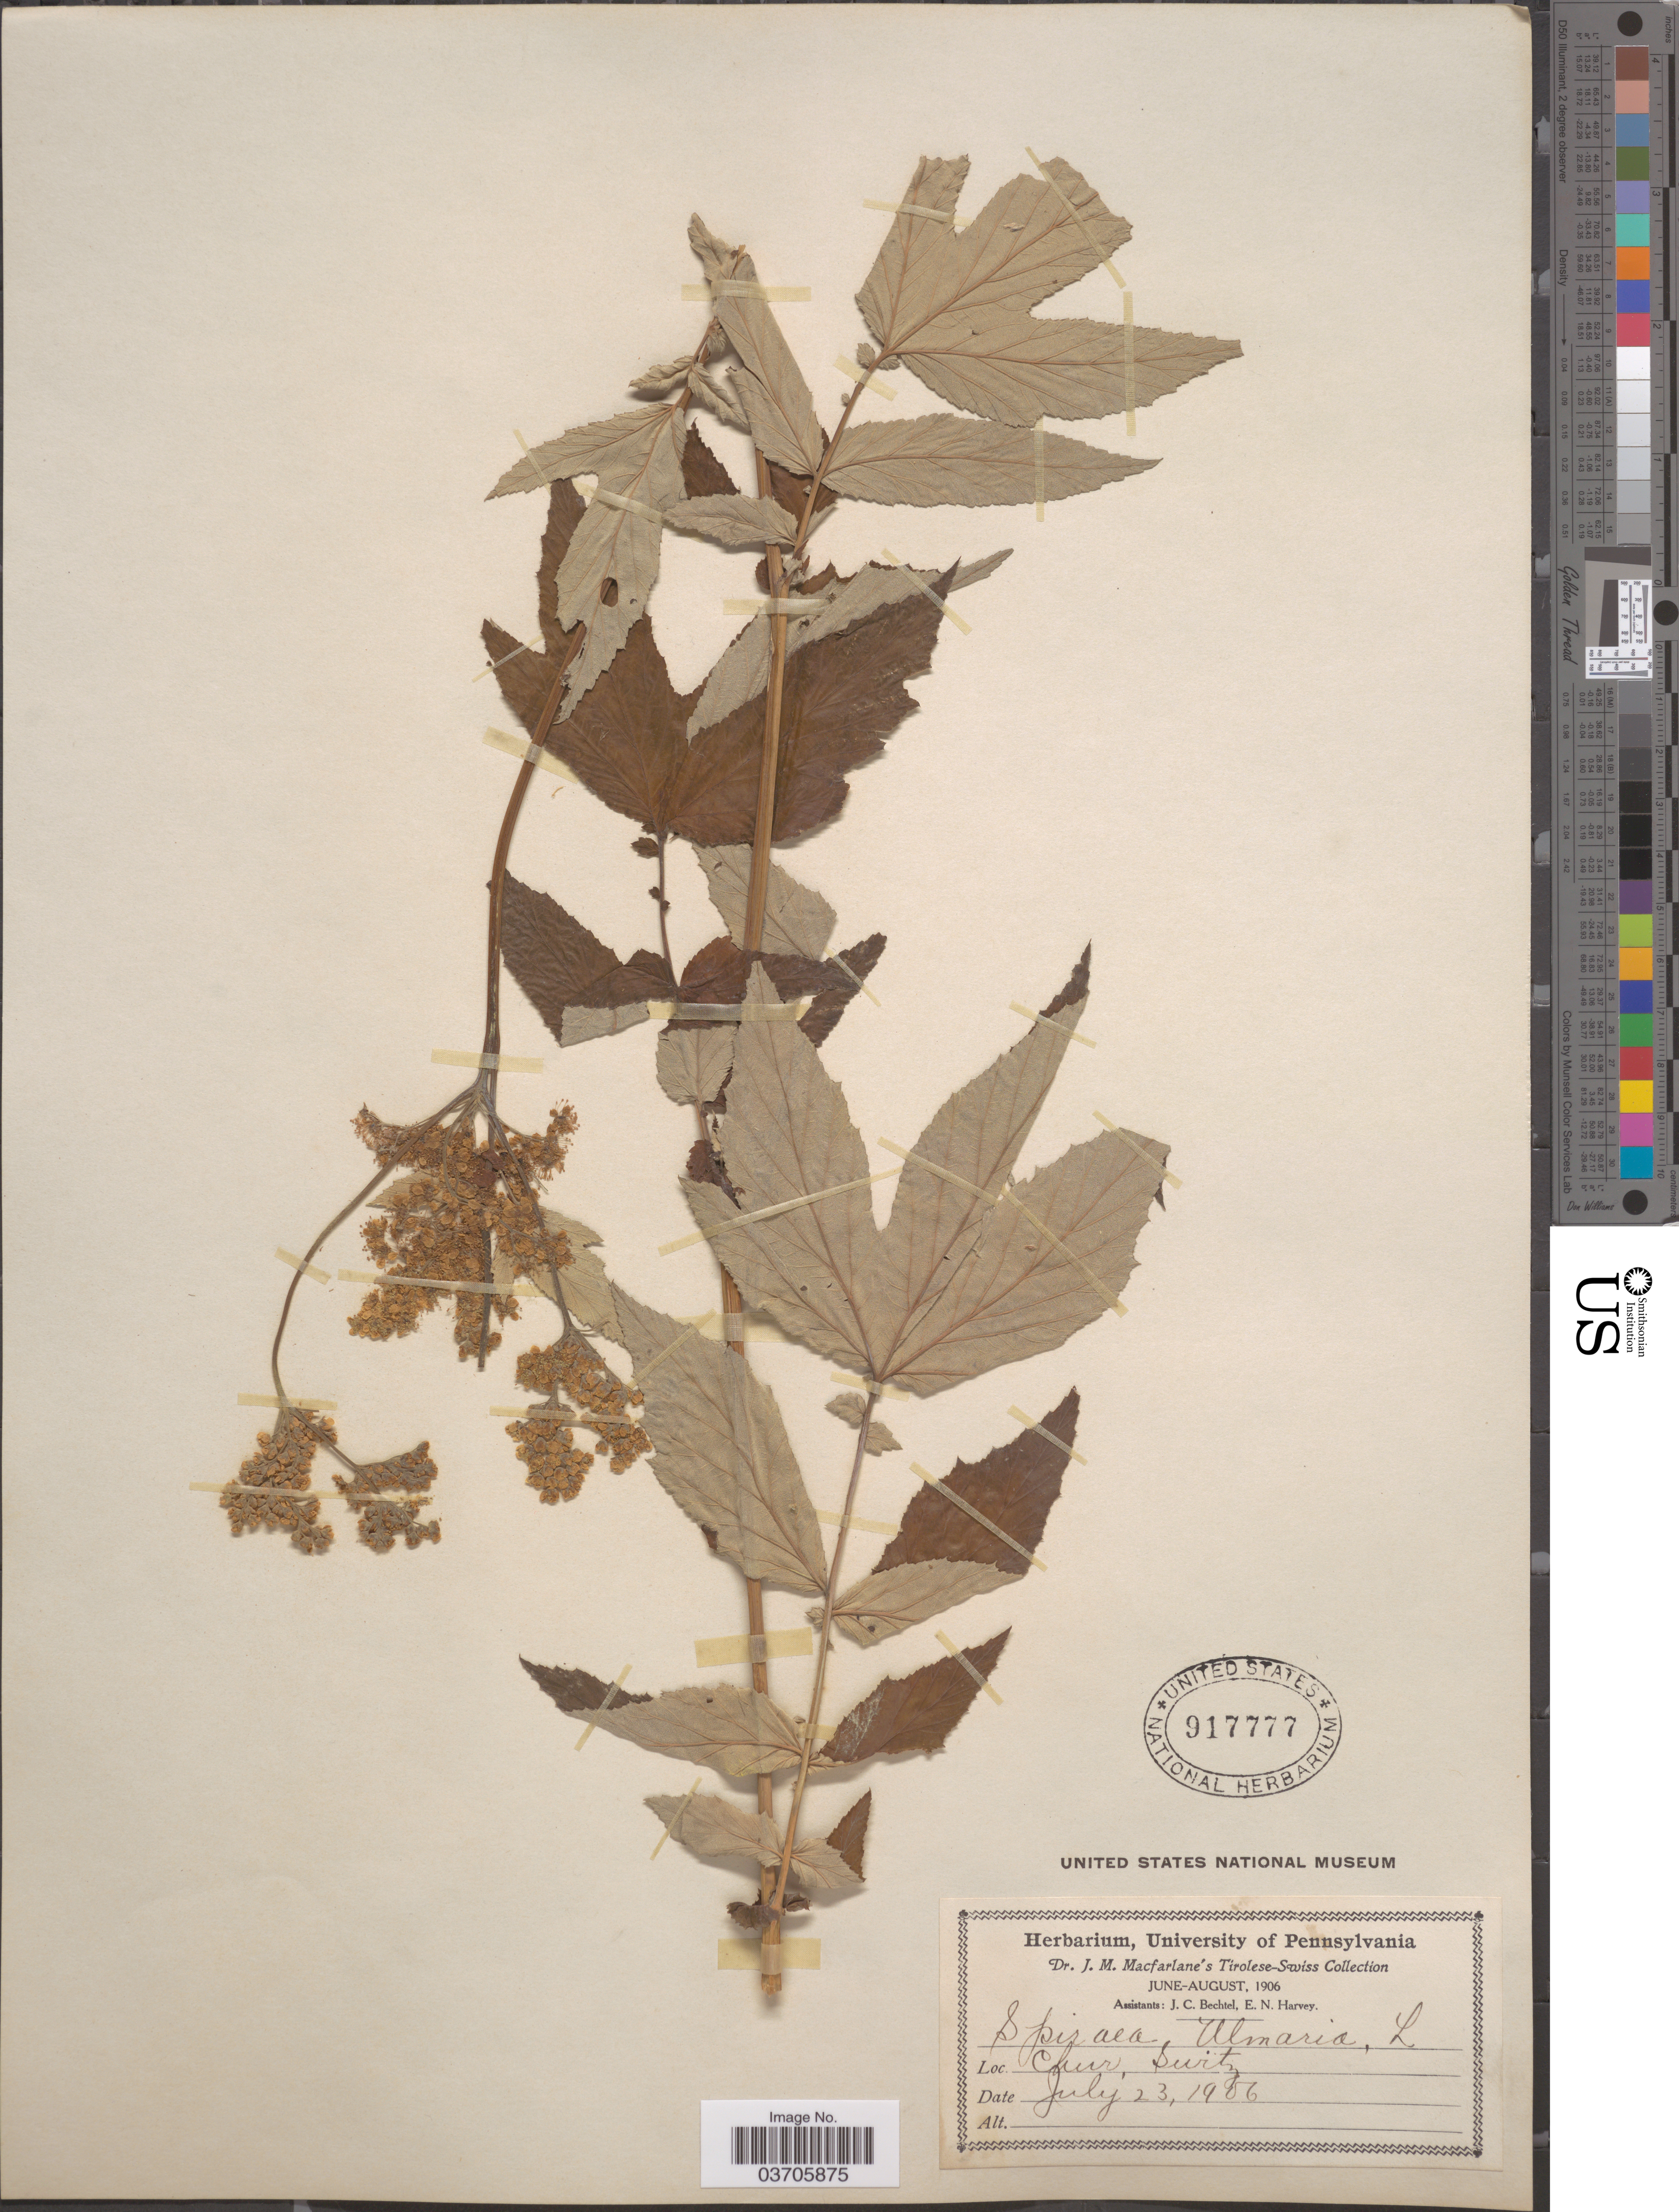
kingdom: Plantae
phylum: Tracheophyta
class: Magnoliopsida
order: Rosales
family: Rosaceae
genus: Filipendula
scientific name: Filipendula ulmaria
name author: (L.) Maxim.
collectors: J. Macfarlane, J. Bechtel & E. Harvey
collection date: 1956-07-23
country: Switzerland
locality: Chur.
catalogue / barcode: US 917777